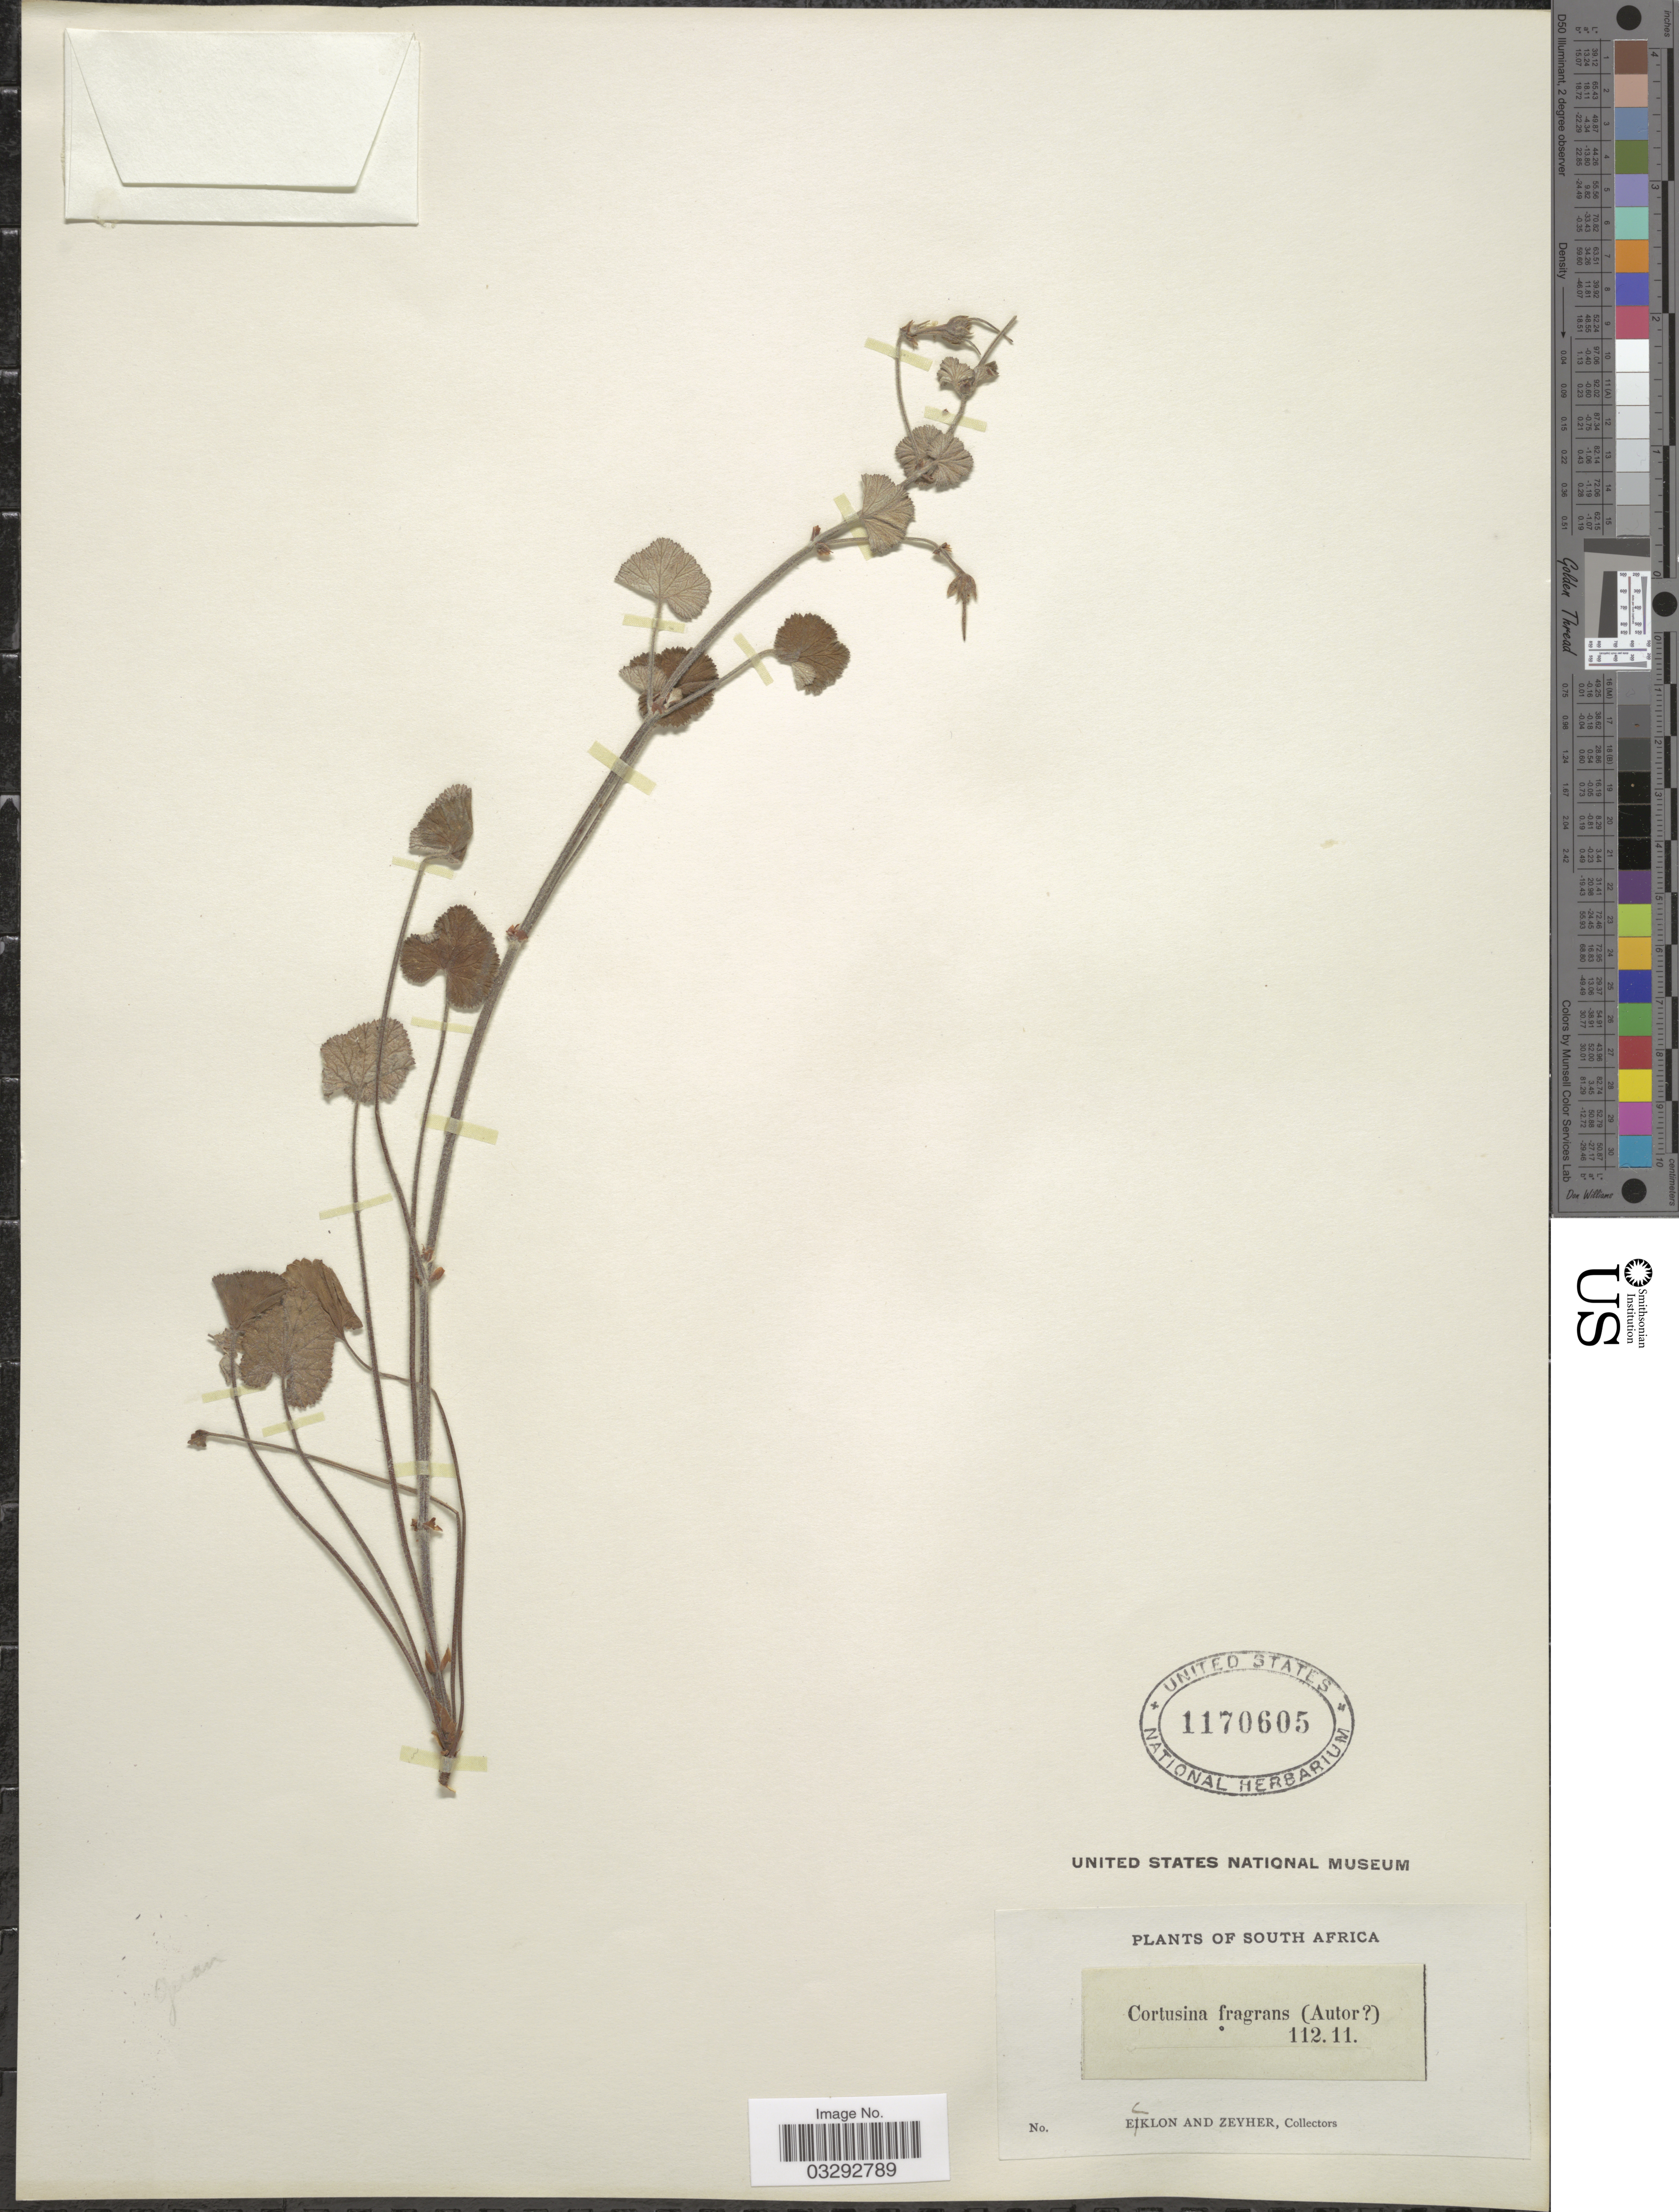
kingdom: Plantae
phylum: Tracheophyta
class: Magnoliopsida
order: Geraniales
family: Geraniaceae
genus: Pelargonium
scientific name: Pelargonium fragrans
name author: E. Mey.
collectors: -. Ecklon & -. Zeyher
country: South Africa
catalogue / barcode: US 1170605